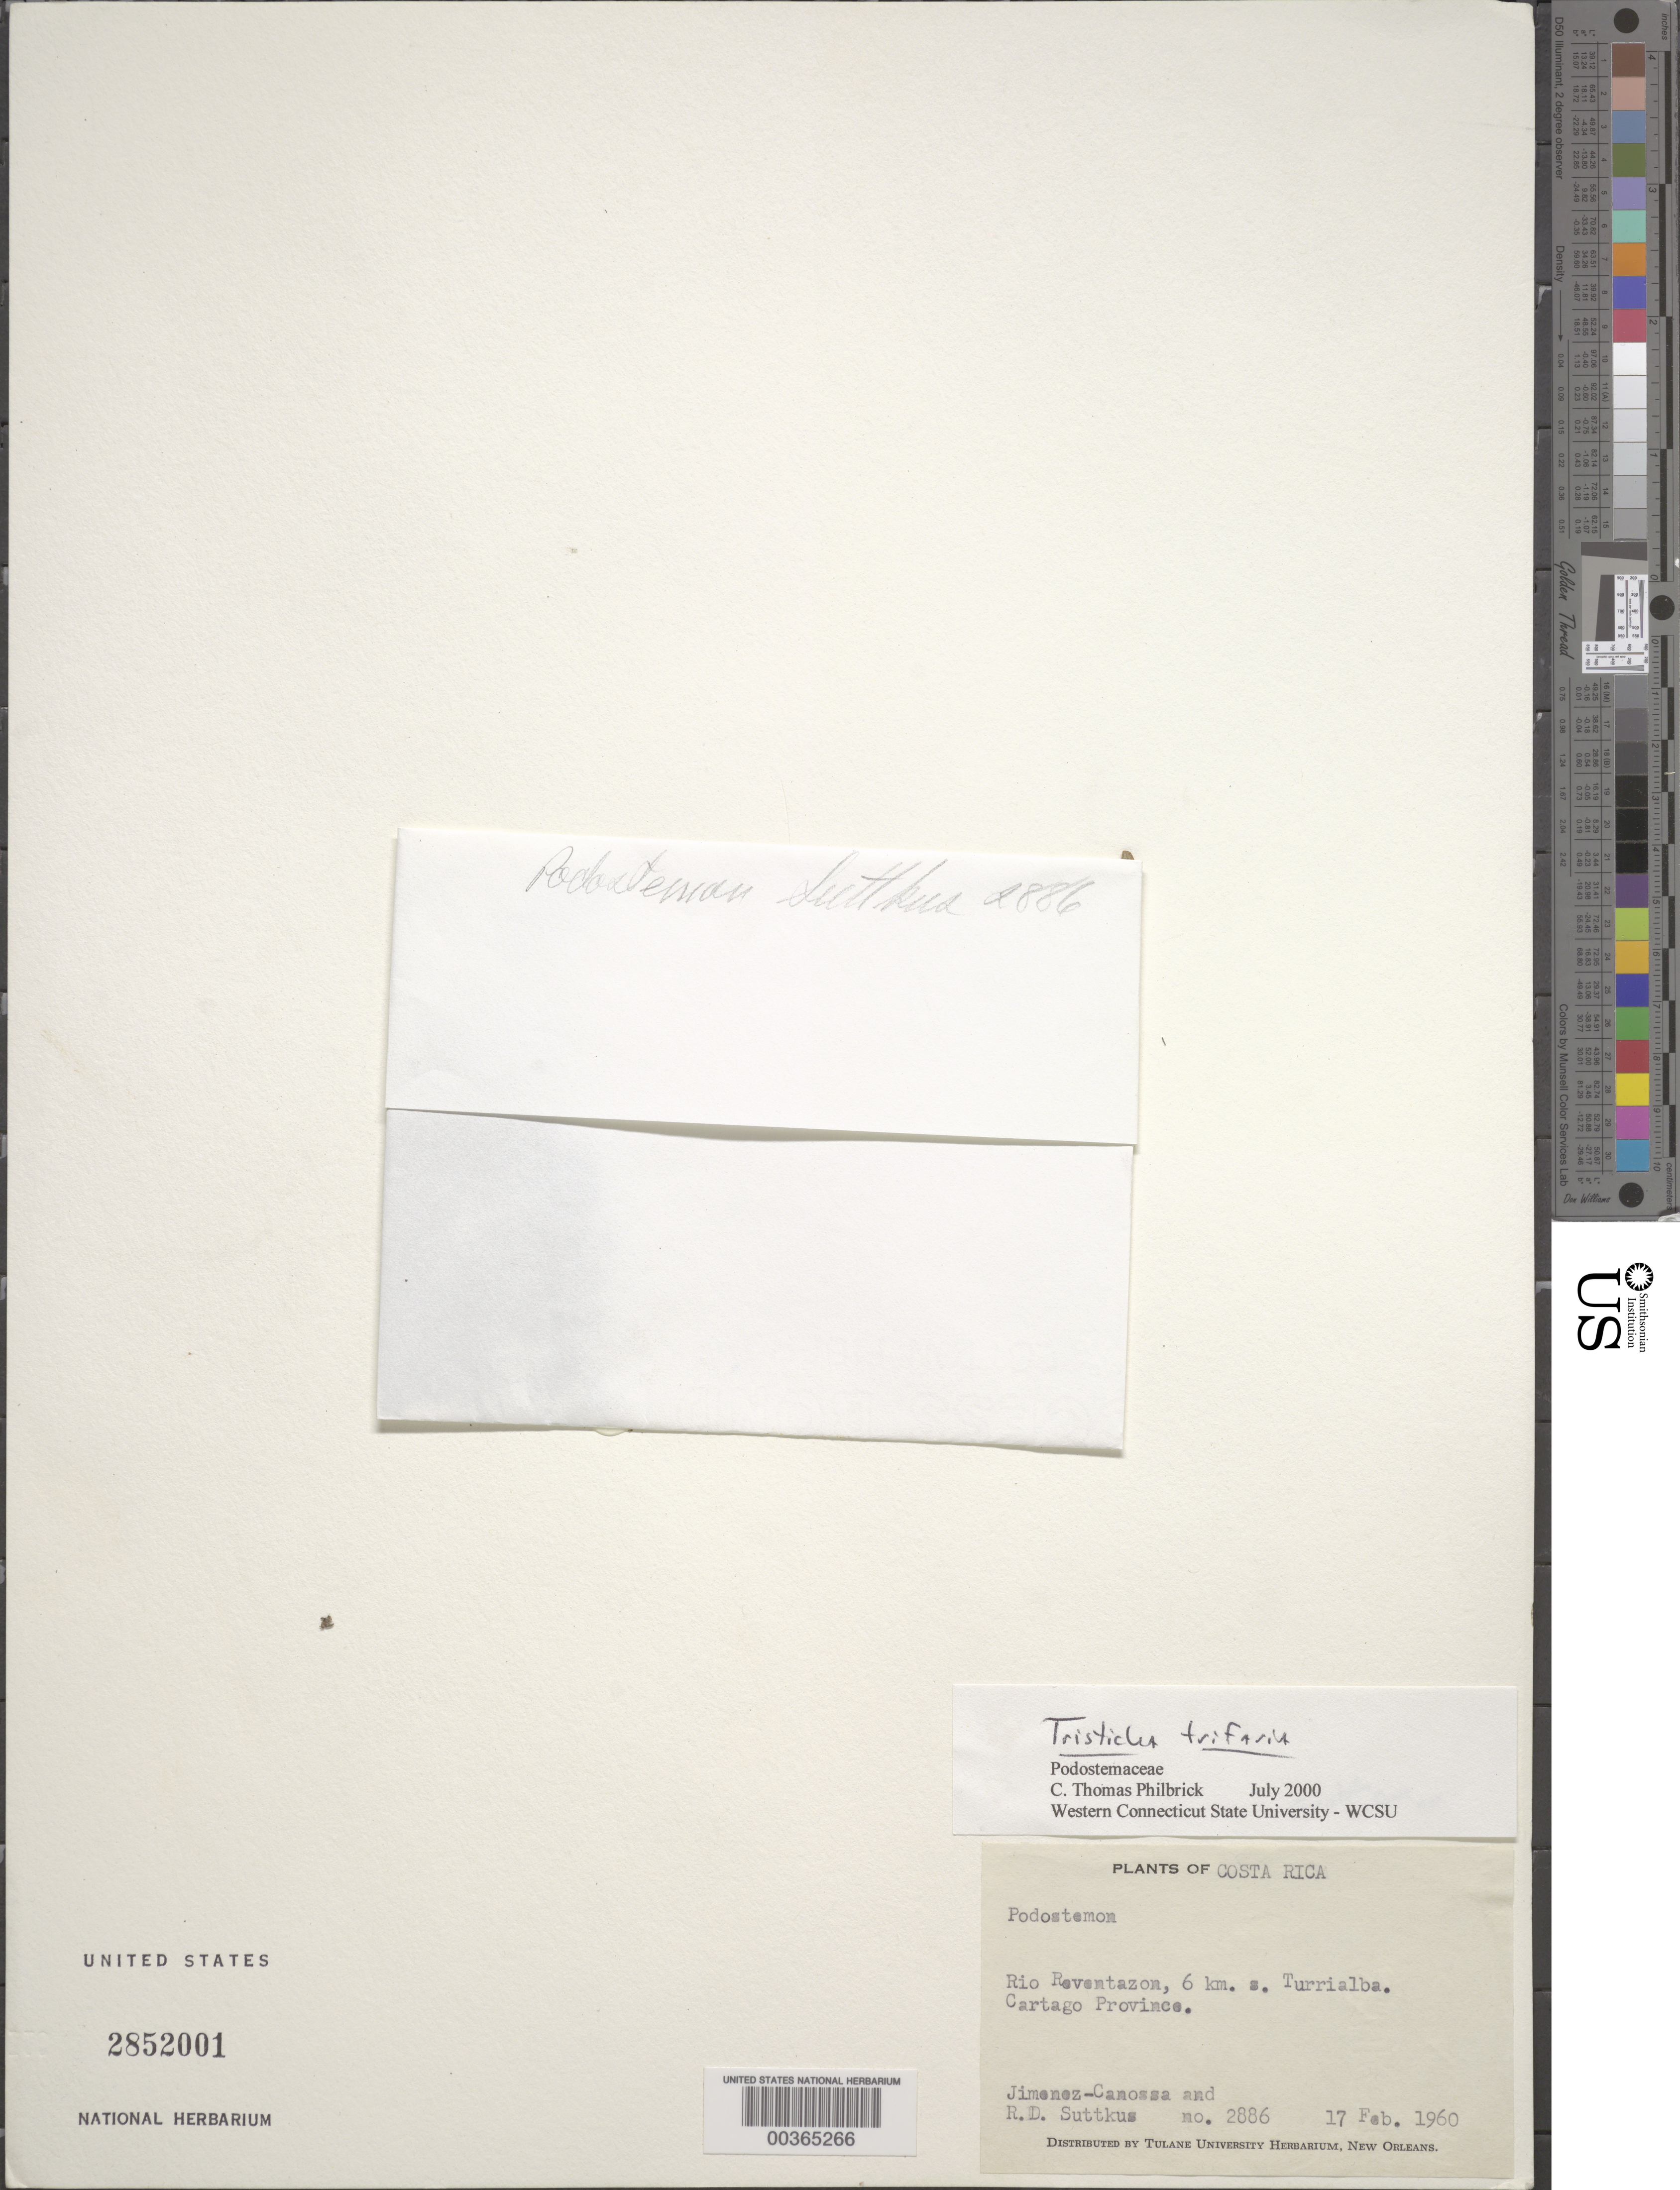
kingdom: Plantae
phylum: Tracheophyta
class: Magnoliopsida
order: Malpighiales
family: Podostemaceae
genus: Podostemum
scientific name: Podostemum sp.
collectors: R. Suttkus & J. Canossa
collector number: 2886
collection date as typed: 17 Feb 1960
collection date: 1960-02-17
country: Costa Rica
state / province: Cartago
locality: Rio Reventazoa, S of Turrialba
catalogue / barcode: US 2852001